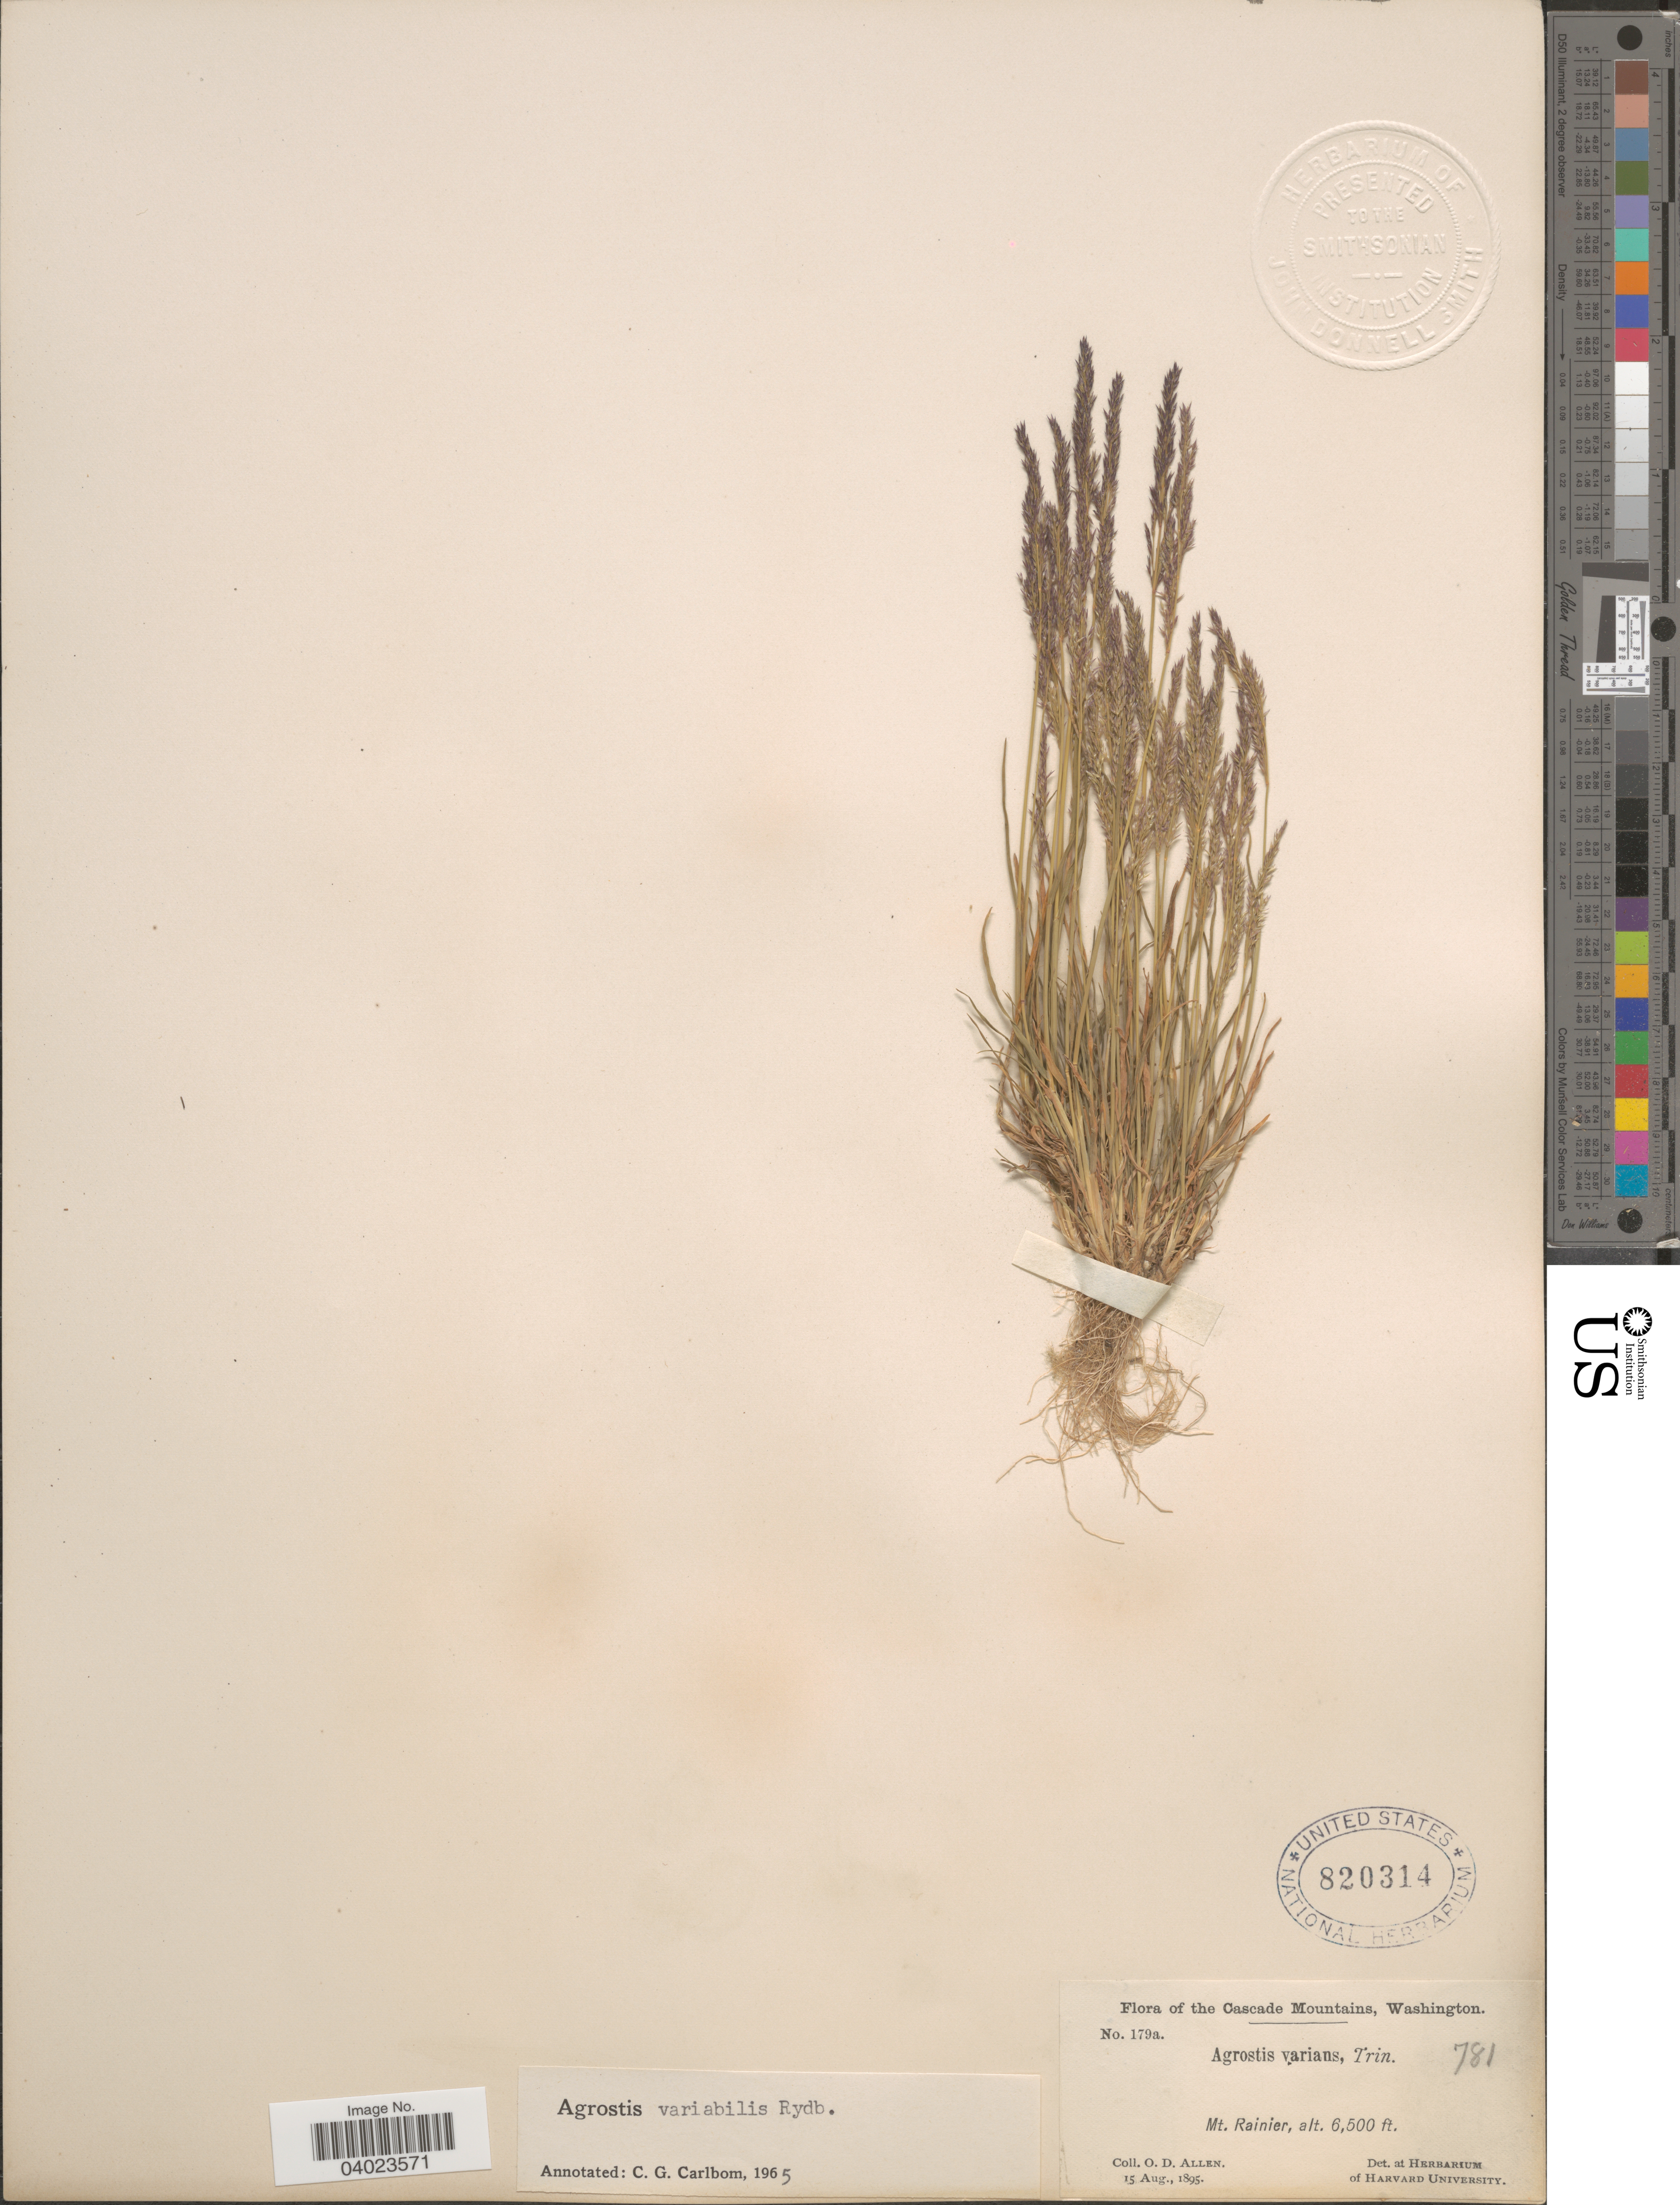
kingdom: Plantae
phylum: Tracheophyta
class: Liliopsida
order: Poales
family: Poaceae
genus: Agrostis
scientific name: Agrostis variabilis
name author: Rydb.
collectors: O. D. Allen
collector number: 179a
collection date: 1895-08-15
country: United States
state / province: Washington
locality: The Cascade Mountains. Mt. Rainier.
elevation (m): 1981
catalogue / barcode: US 820314